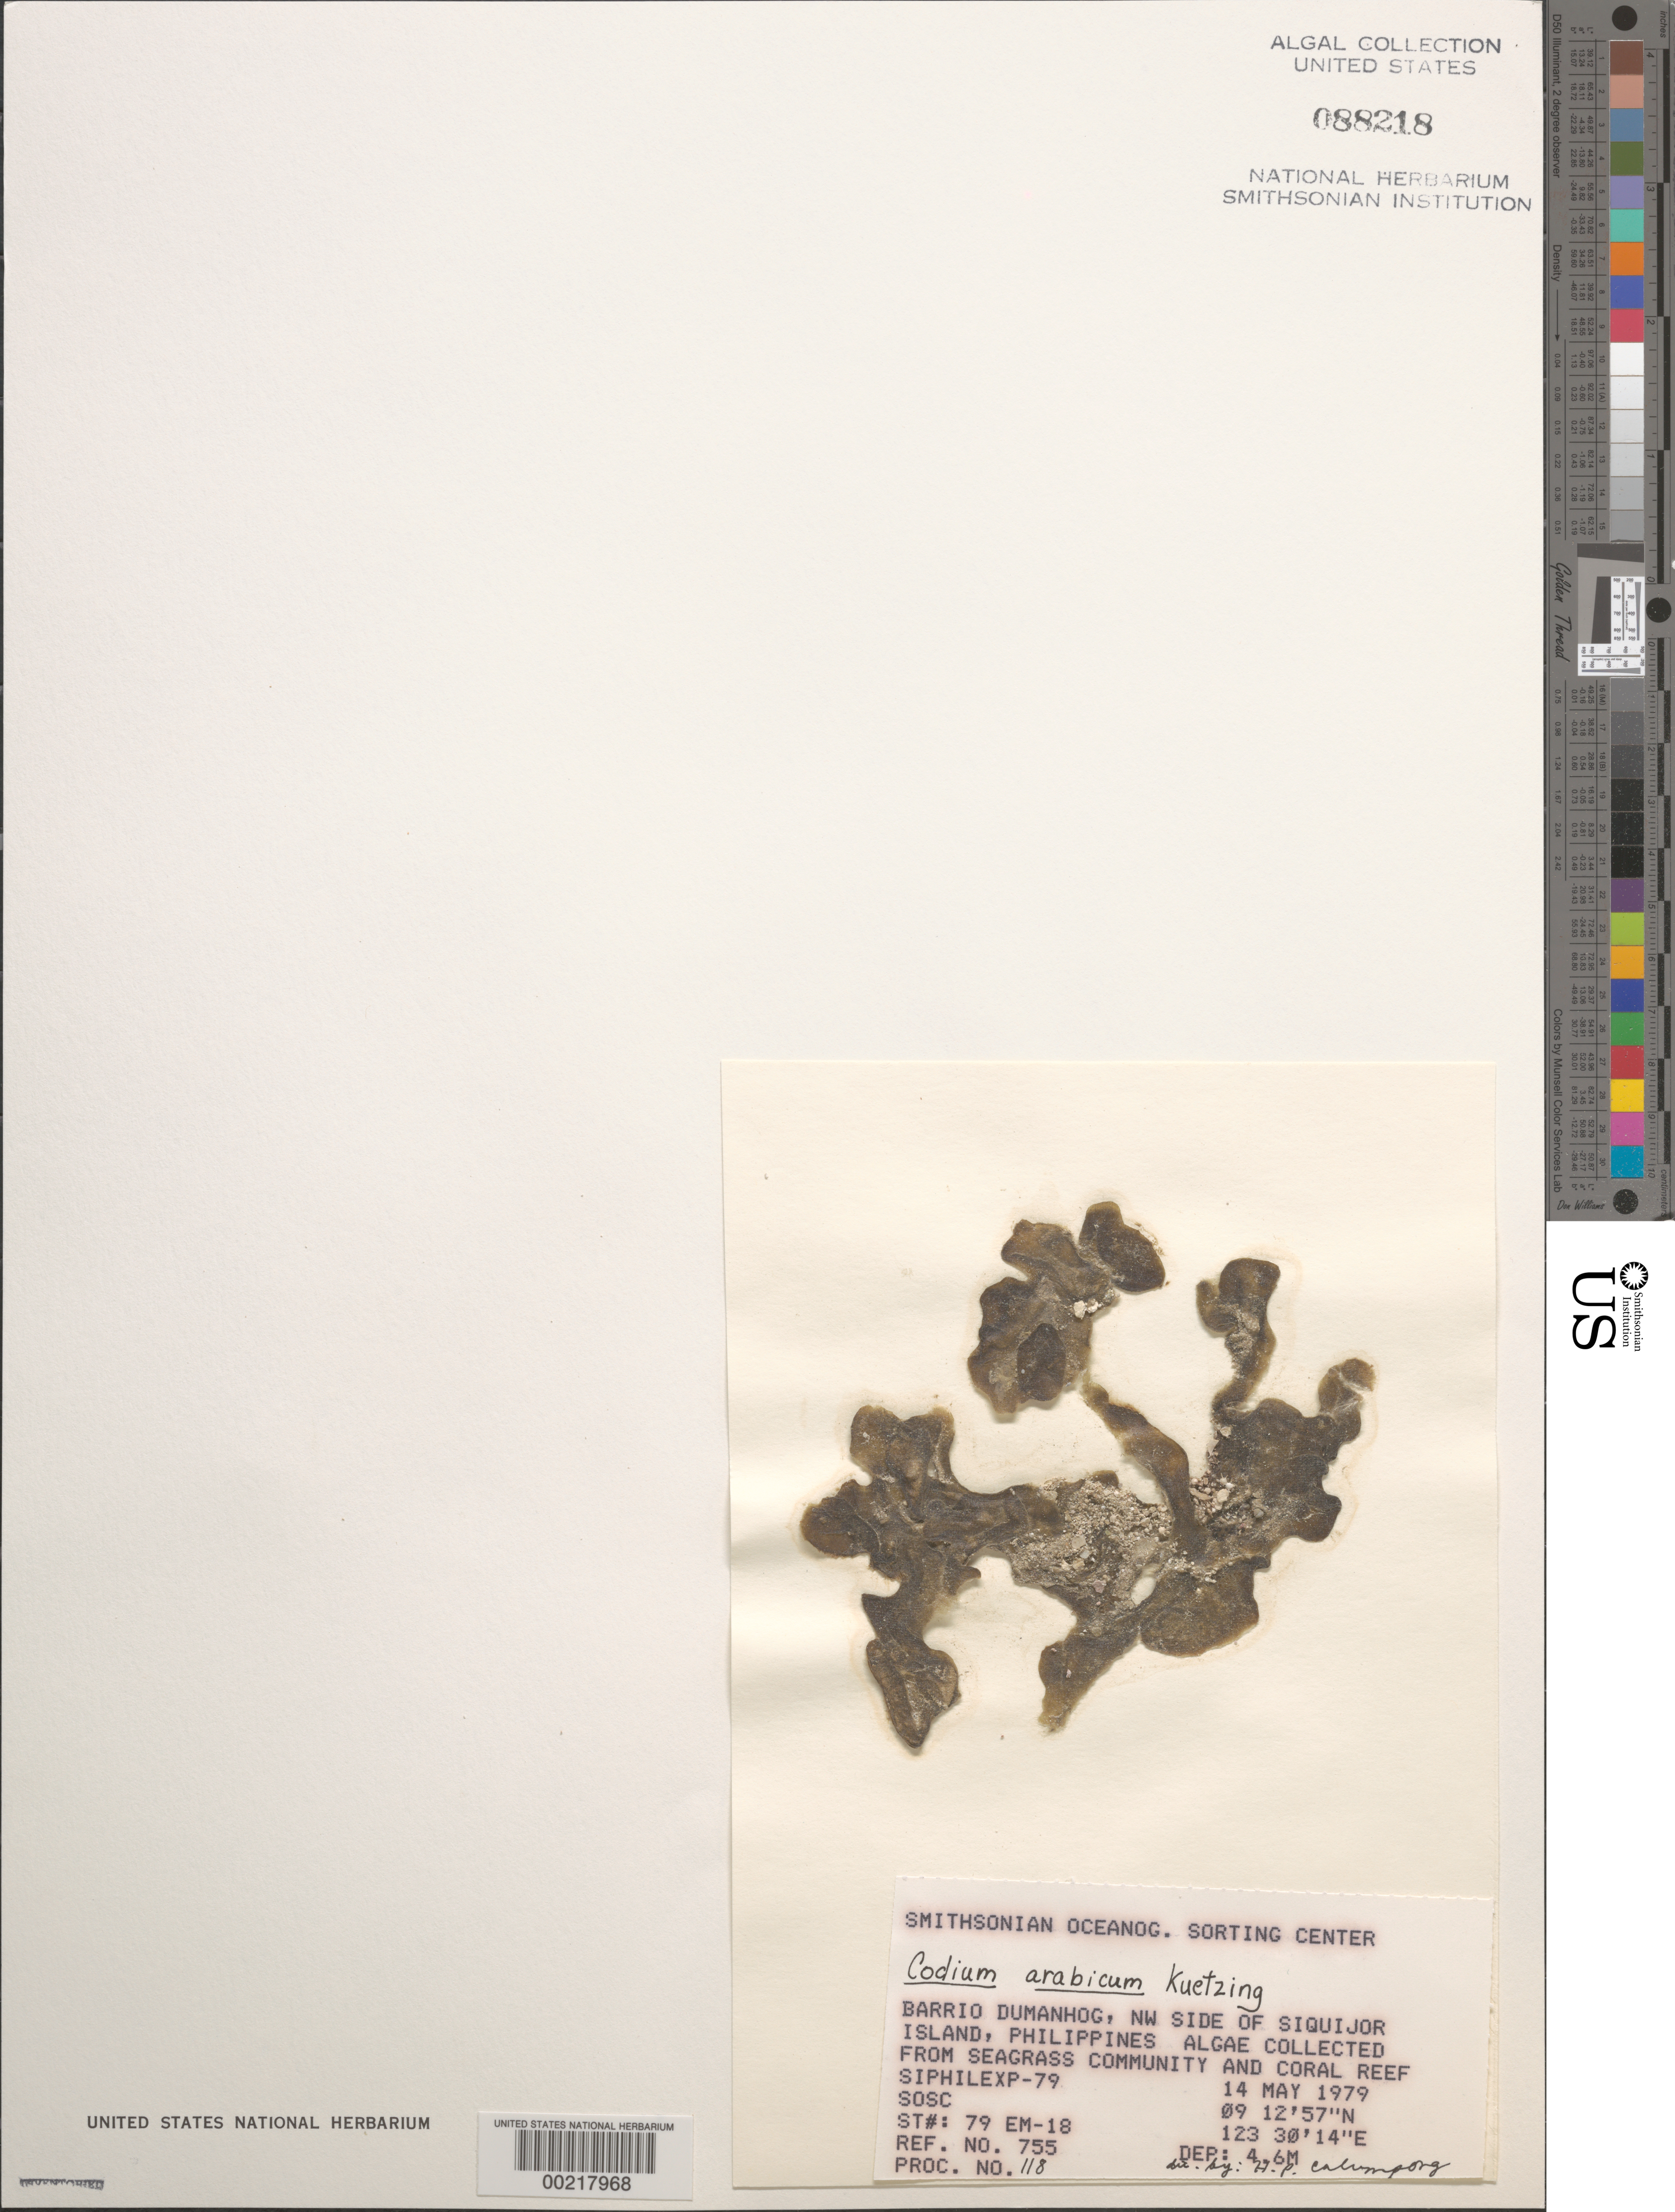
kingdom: Plantae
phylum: Chlorophyta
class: Ulvophyceae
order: Bryopsidales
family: Codiaceae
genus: Codium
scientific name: Codium arabicum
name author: Kütz.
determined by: Calumpong, H. P.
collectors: SOSC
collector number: Station 79 Em-18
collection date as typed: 14 May 1979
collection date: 1979-05-14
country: Philippines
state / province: Central Visayas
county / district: Siquijor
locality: Visayan, Barrio dumanhog, siquijor island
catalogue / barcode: US 88218